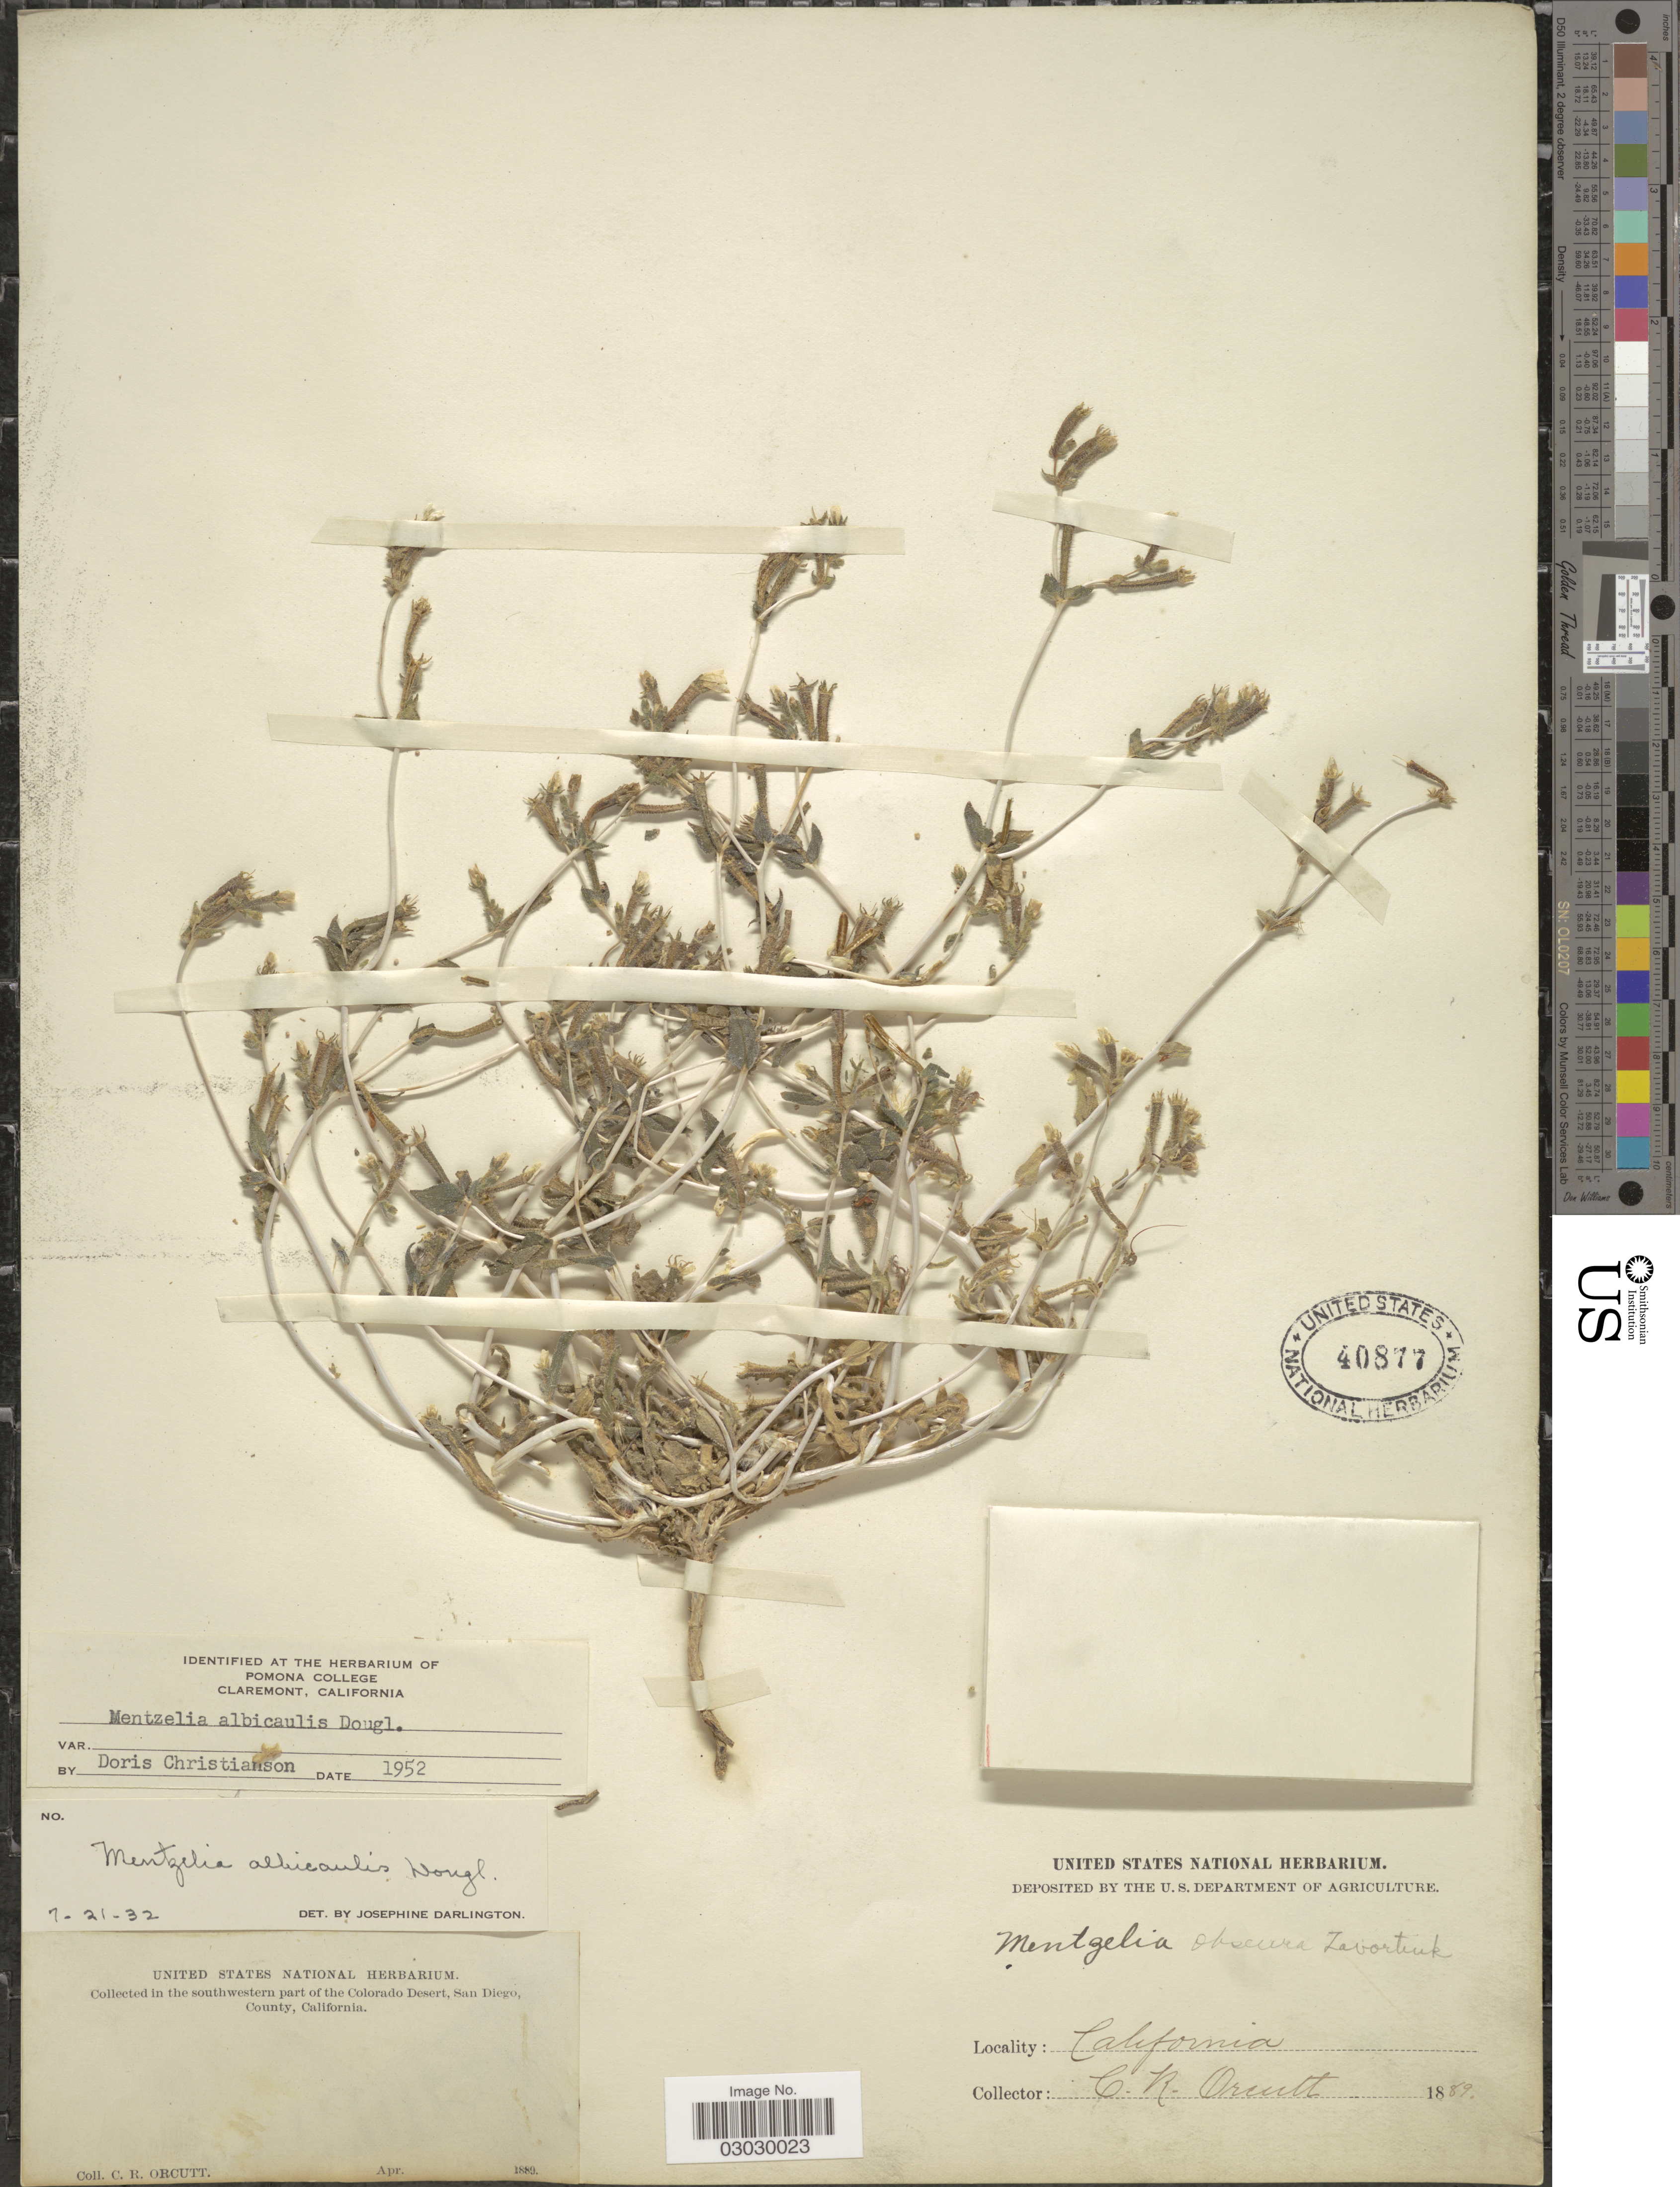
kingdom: Plantae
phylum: Tracheophyta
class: Magnoliopsida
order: Cornales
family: Loasaceae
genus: Mentzelia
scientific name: Mentzelia obscura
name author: H.J. Thomps. & J.E. Roberts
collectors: C. R. Orcutt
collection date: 1889-04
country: United States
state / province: California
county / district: San Diego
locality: Collected in the southwestern part of the Colorado Desert, San Diego, County.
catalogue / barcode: US 40877